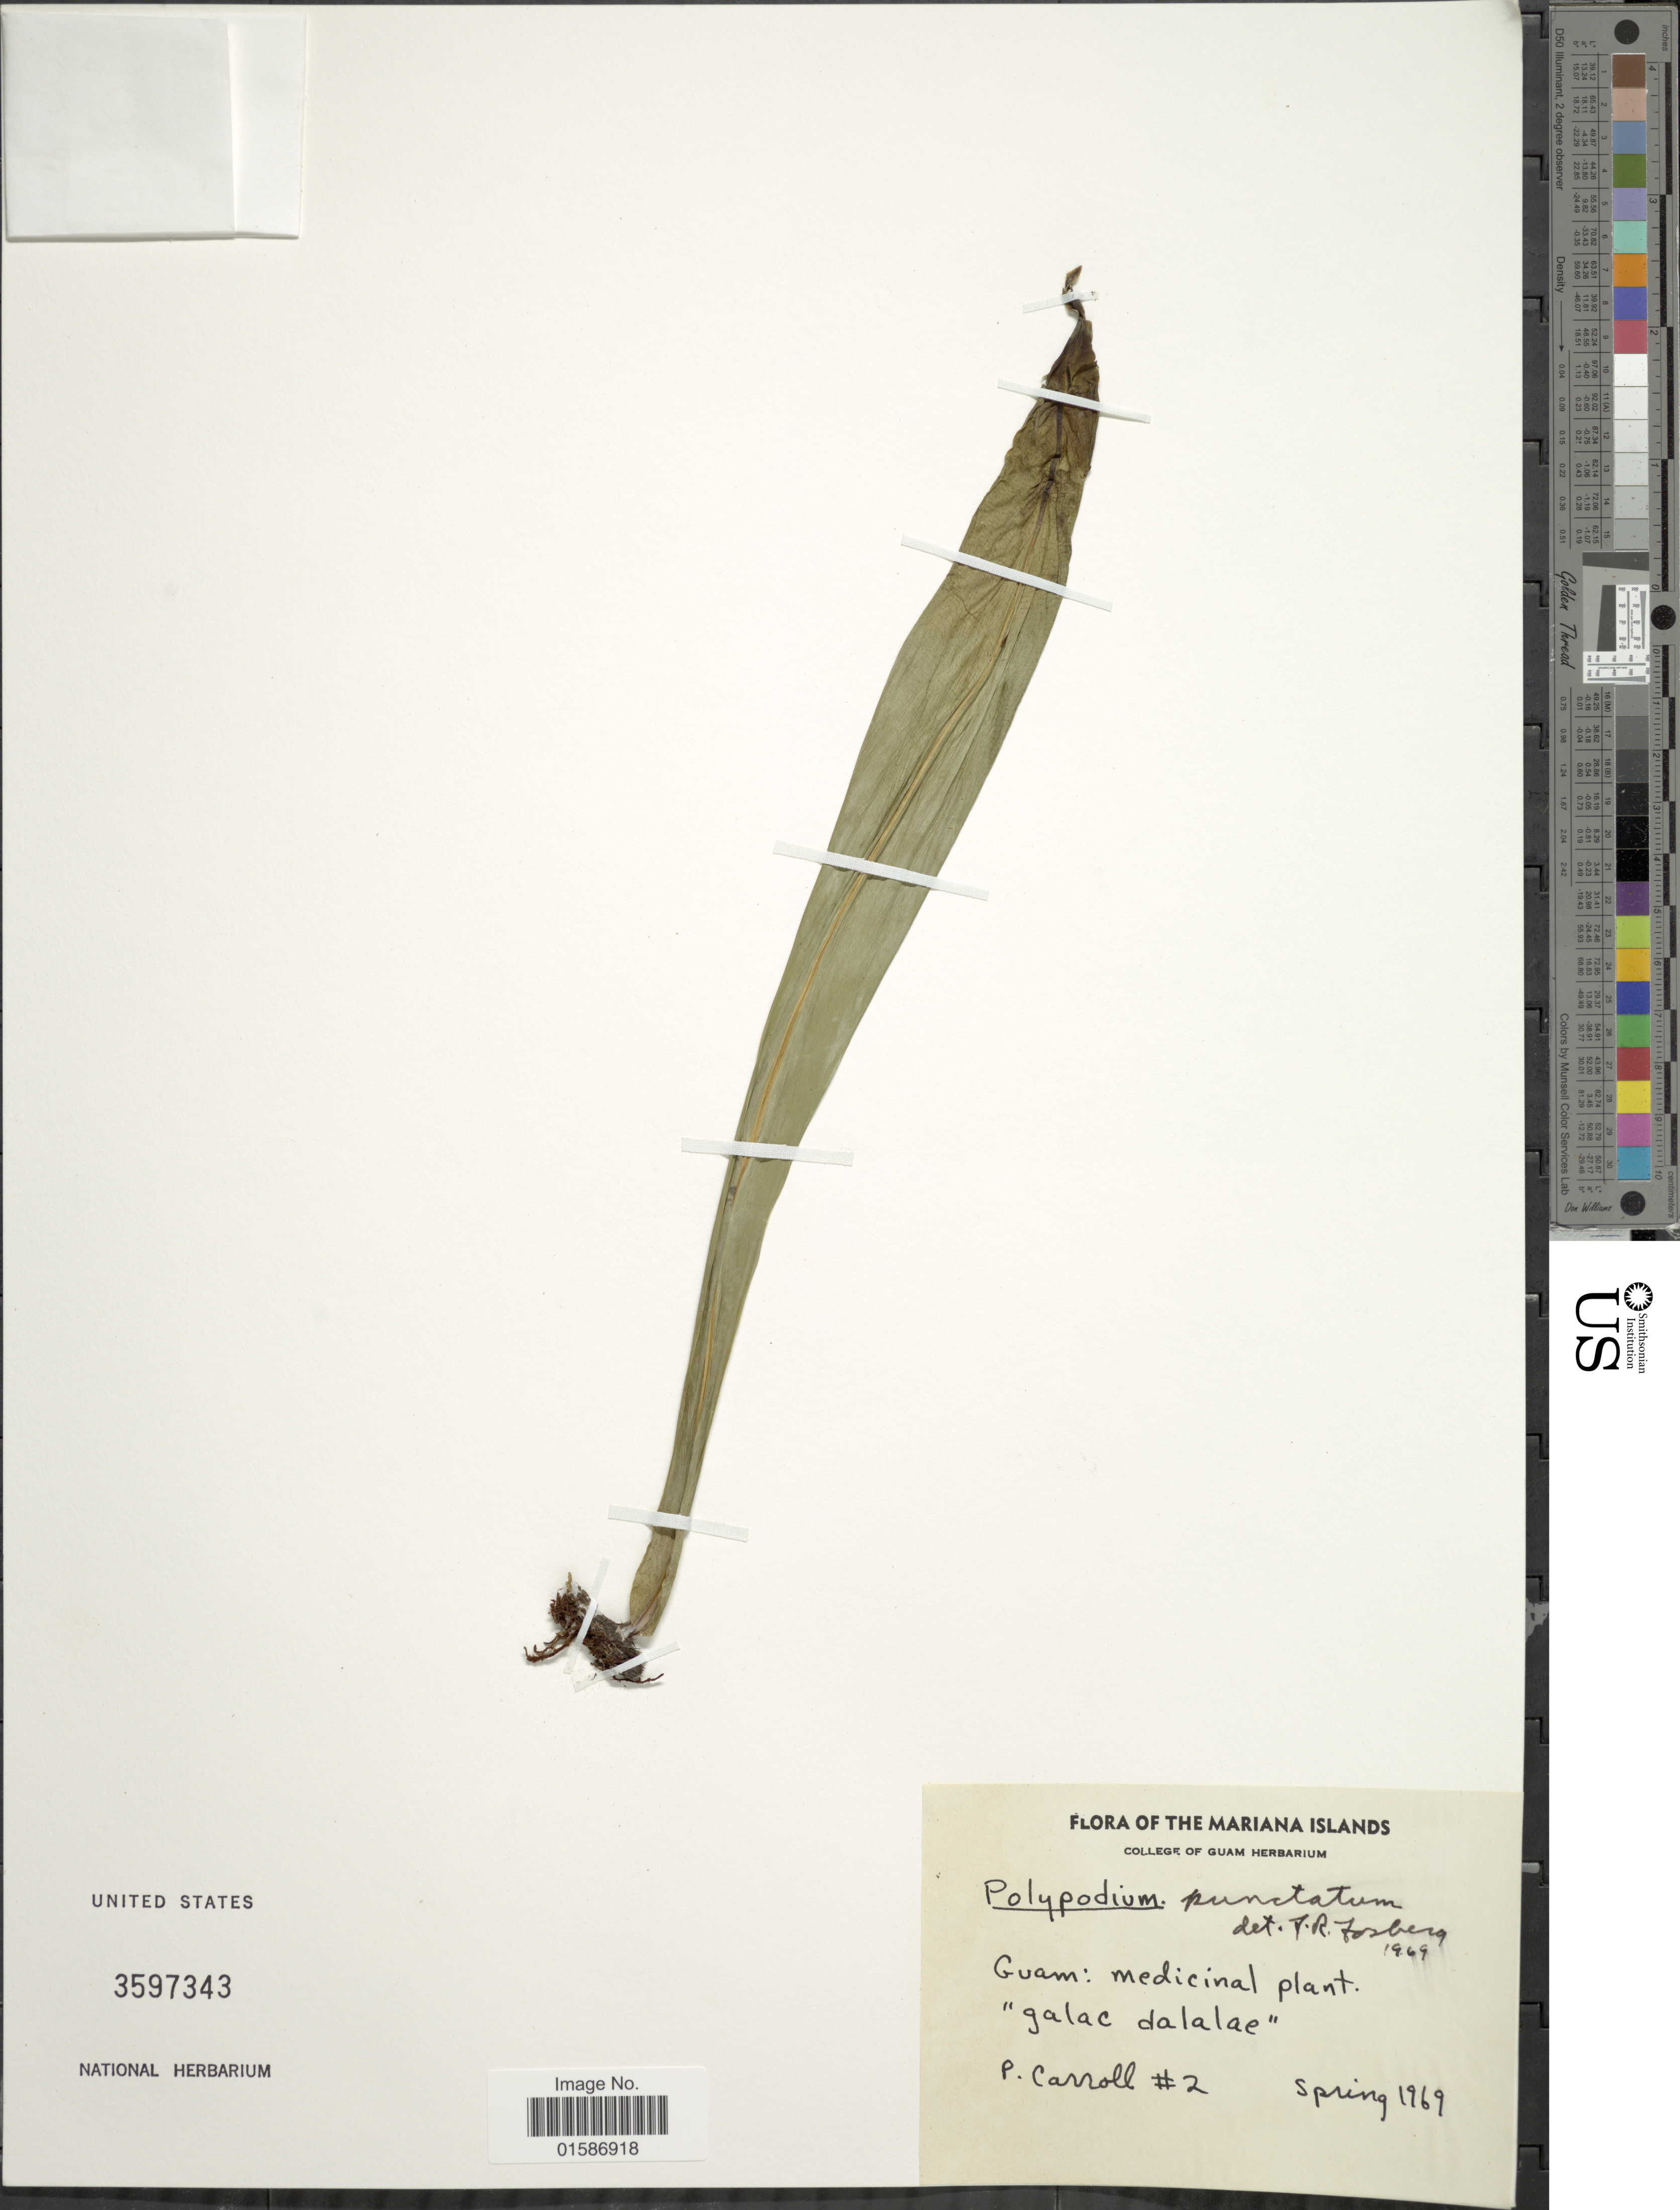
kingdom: Plantae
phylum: Tracheophyta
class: Polypodiopsida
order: Polypodiales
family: Polypodiaceae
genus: Microsorum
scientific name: Microsorum punctatum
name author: (L.) Copel.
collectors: P. Carroll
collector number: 2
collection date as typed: spring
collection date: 1969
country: Guam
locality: The Mariana Islands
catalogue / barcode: US 3597343